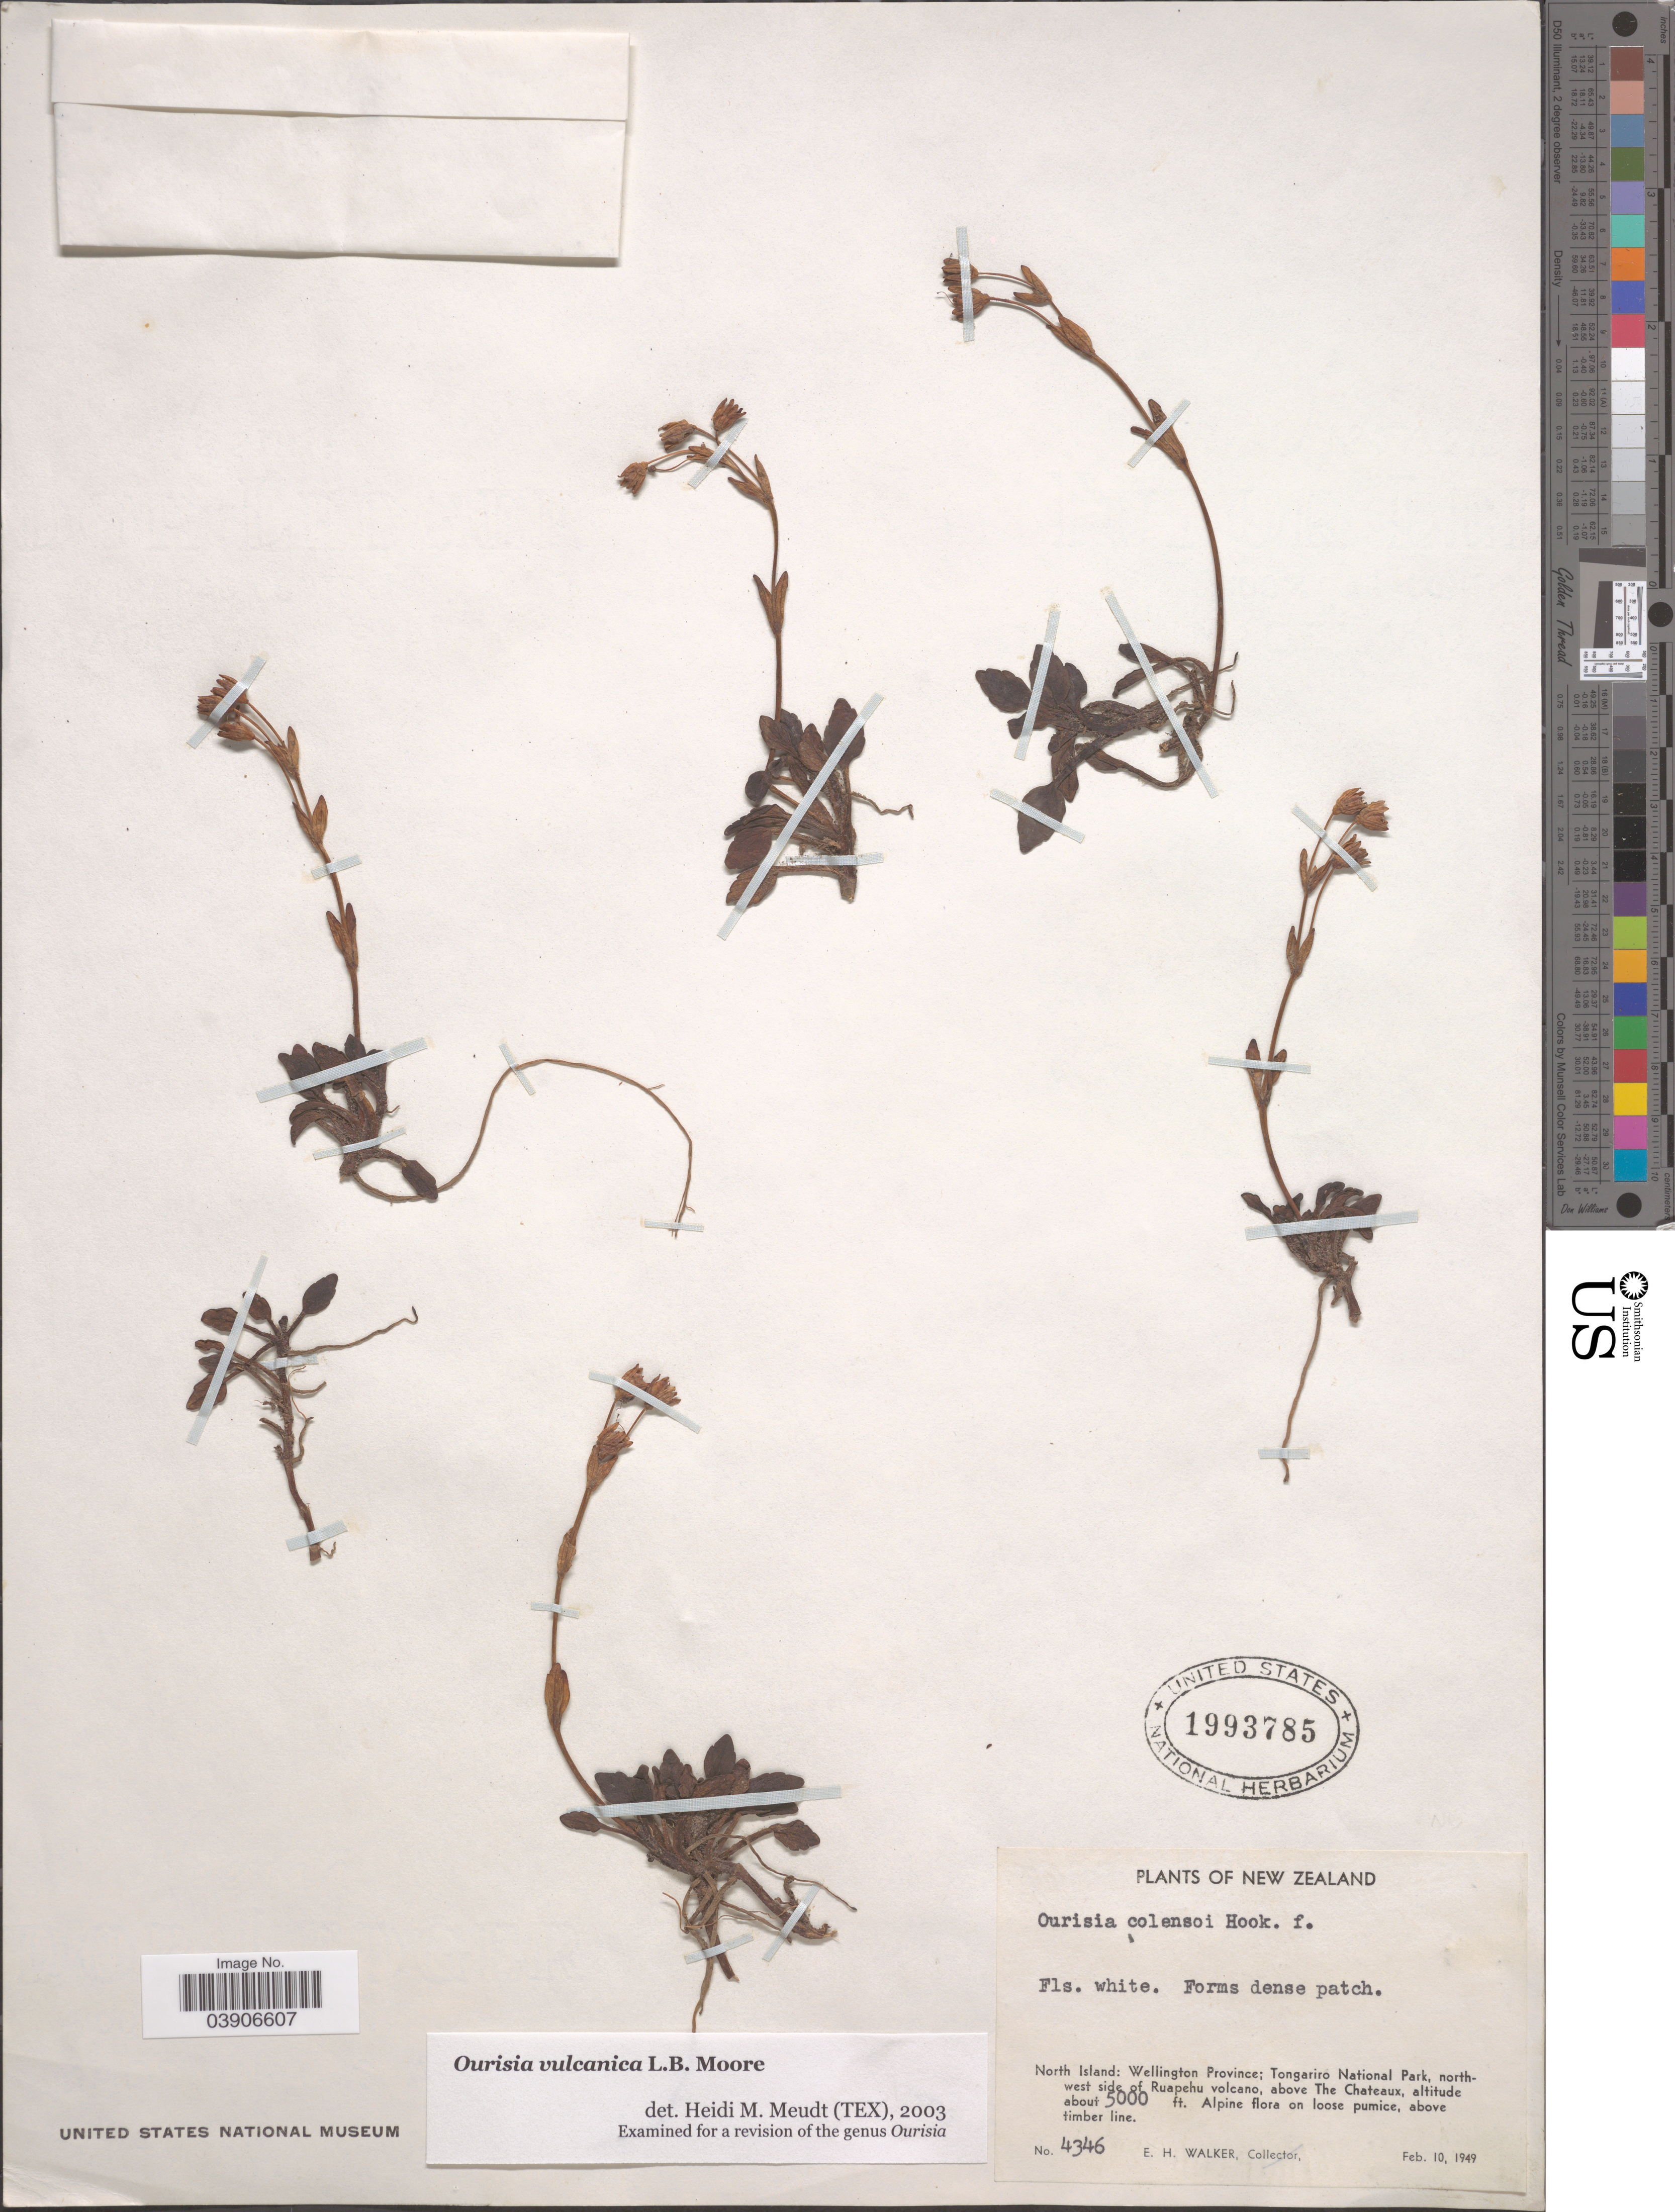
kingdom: Plantae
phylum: Tracheophyta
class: Magnoliopsida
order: Lamiales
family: Plantaginaceae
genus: Ourisia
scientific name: Ourisia vulcanica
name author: L.B. Moore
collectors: E. H. Walker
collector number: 4346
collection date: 1949-02-10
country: New Zealand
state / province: Wellington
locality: North Island: Tongariro National Park, north-west side of Ruapehu volcano, above The Chateaux.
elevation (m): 1524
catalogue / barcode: US 1993785